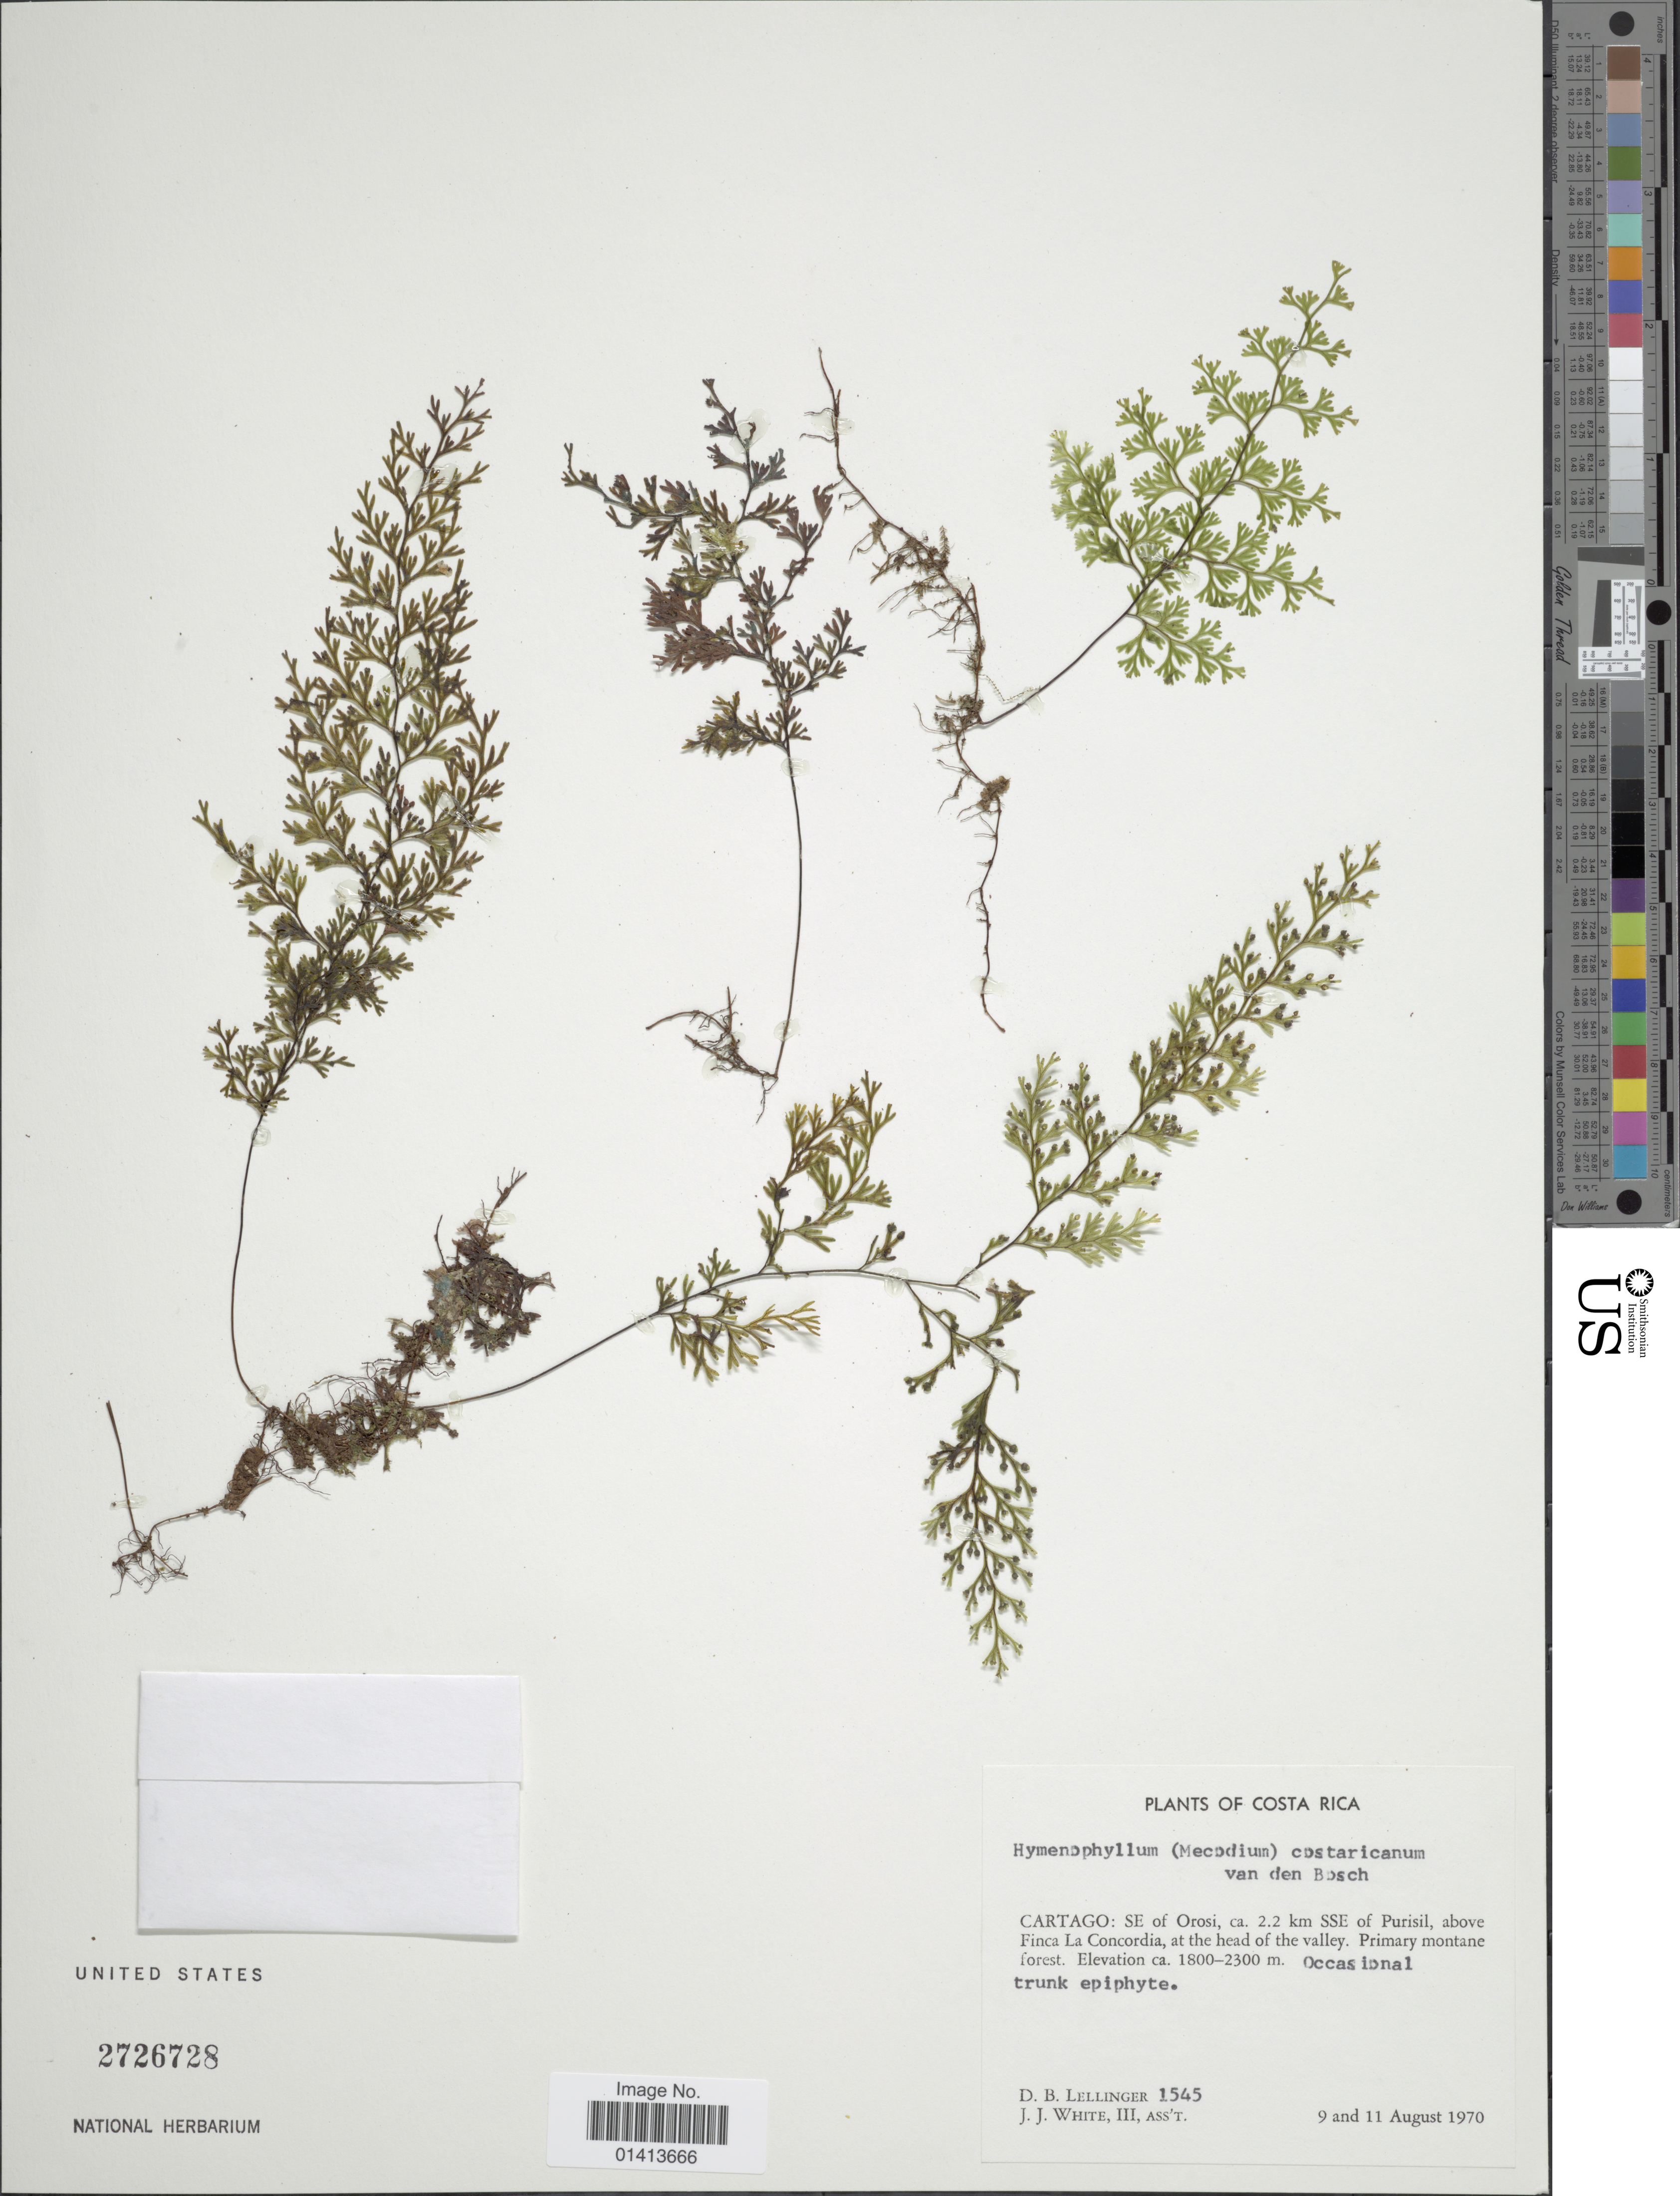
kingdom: Plantae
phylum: Tracheophyta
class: Polypodiopsida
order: Hymenophyllales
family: Hymenophyllaceae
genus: Hymenophyllum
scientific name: Hymenophyllum costaricanum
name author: Bosch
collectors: D. B. Lellinger & J. J. White III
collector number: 1545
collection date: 1970-08-09/1970-08-11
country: Costa Rica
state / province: Cartago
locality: SE of Orosi, ca 2.2 km SSE of Purisil, above Finca La Concordia, at the head of the valley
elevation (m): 1800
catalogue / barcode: US 2726728